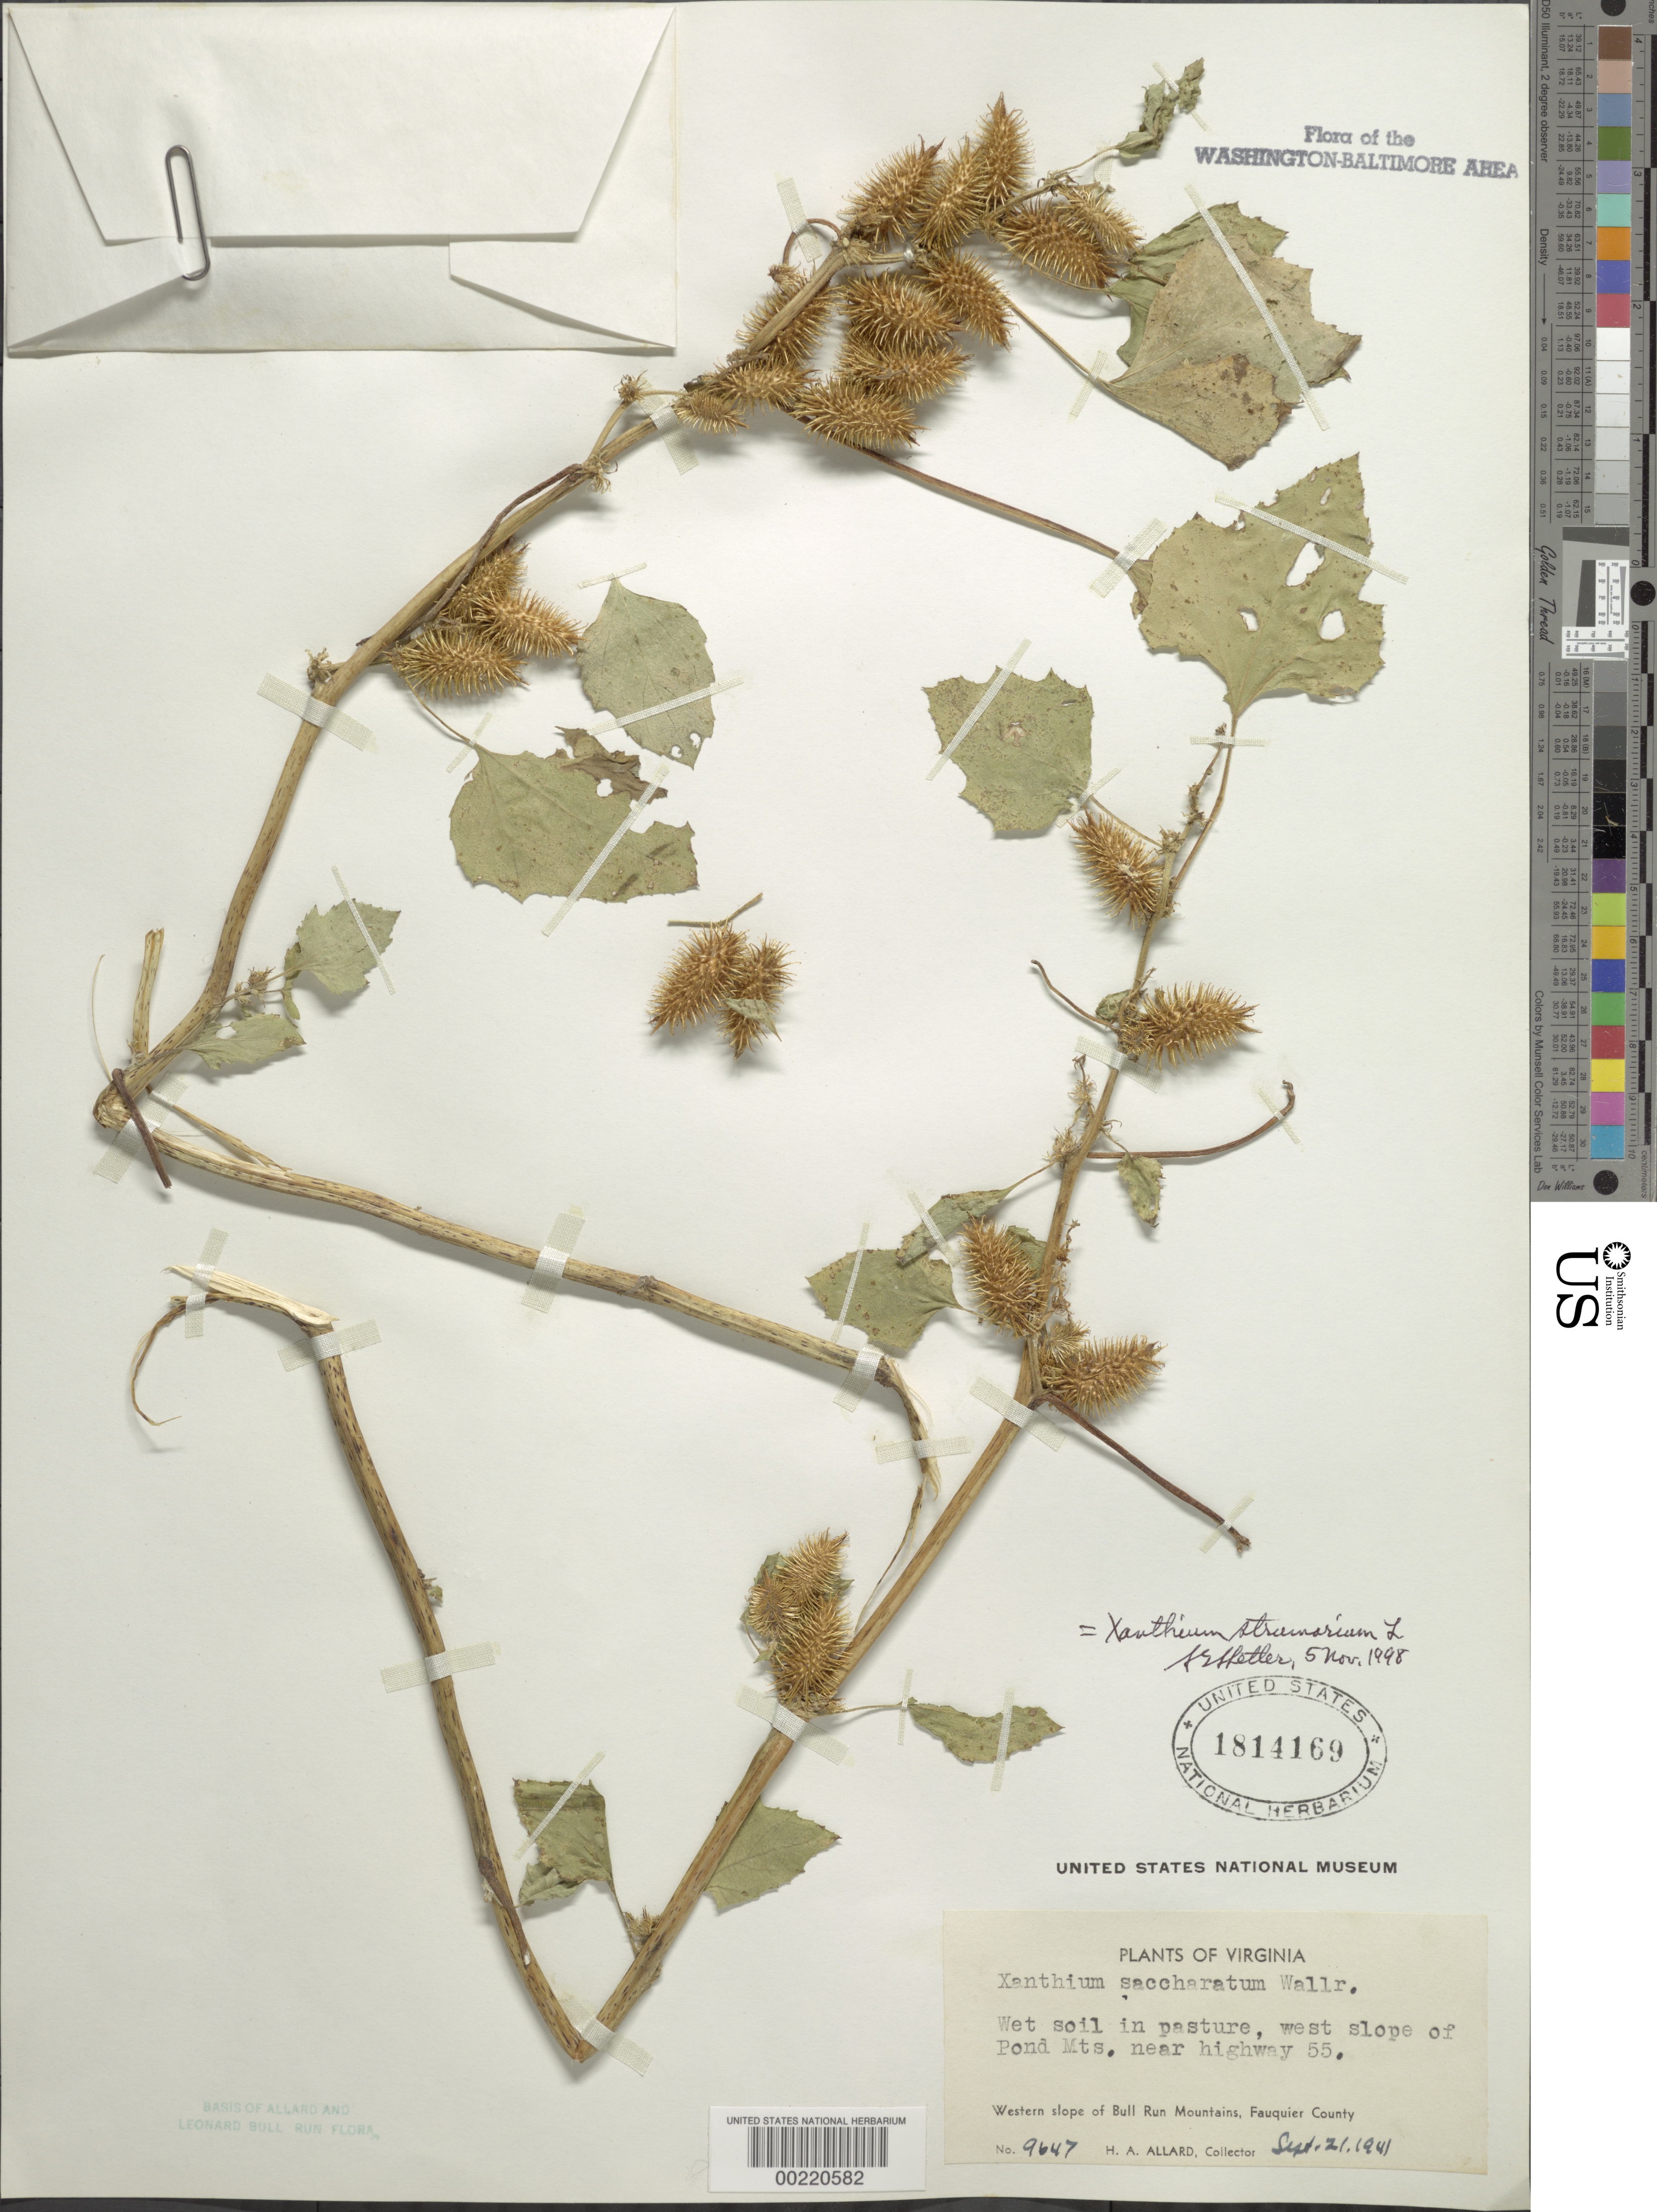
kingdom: Plantae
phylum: Tracheophyta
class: Magnoliopsida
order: Asterales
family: Asteraceae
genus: Xanthium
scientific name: Xanthium strumarium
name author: L.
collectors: H. A. Allard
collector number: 9647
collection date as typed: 21 Sep 1941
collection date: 1941-09-21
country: United States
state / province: Virginia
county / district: Fauquier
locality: West slope of Pond Mts, near highway 55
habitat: Wet parture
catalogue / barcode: US 1814169